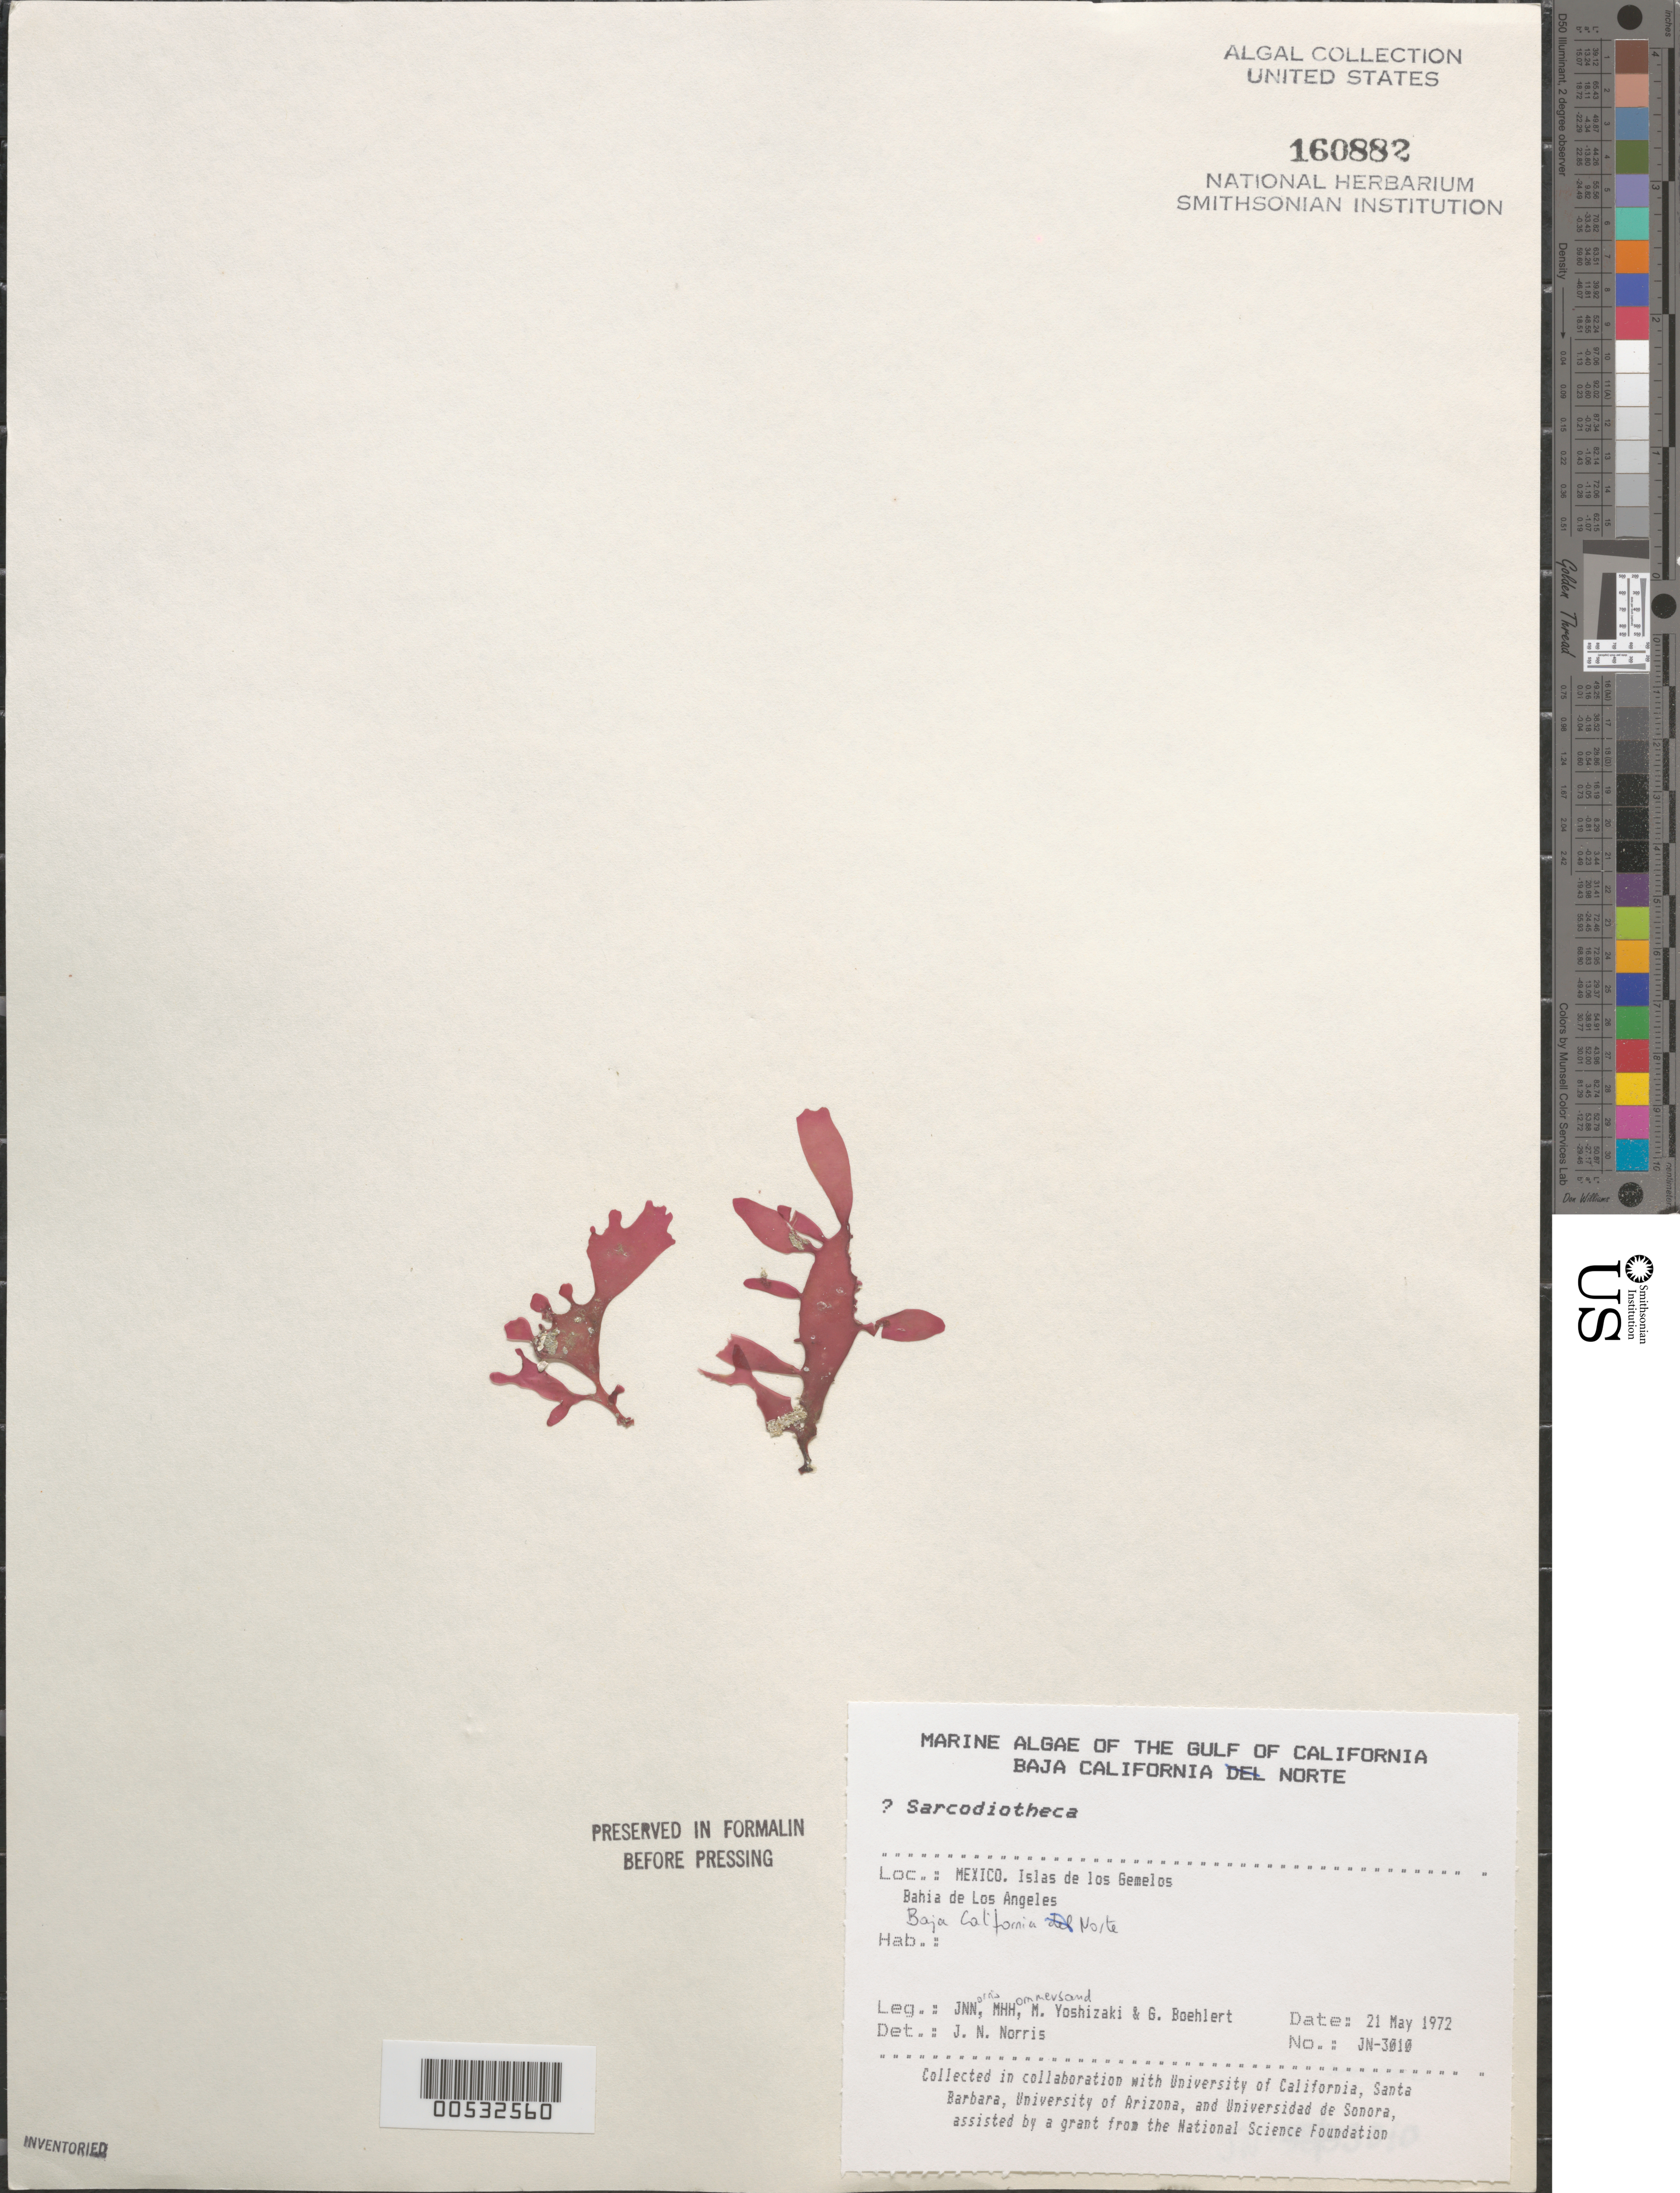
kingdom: Plantae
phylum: Rhodophyta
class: Florideophyceae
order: Gigartinales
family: Solieriaceae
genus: Sarcodiotheca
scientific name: Sarcodiotheca sp.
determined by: Norris, James N.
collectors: J. N. Norris, M. H. Hommersand, M. Yoshizaki & G. Boehlert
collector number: JN-3010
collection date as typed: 21 May 1972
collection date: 1972-05-21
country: Mexico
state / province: Baja California Norte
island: Isla de Los Gemelitos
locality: Bahia de los Angeles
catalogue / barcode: US 160882